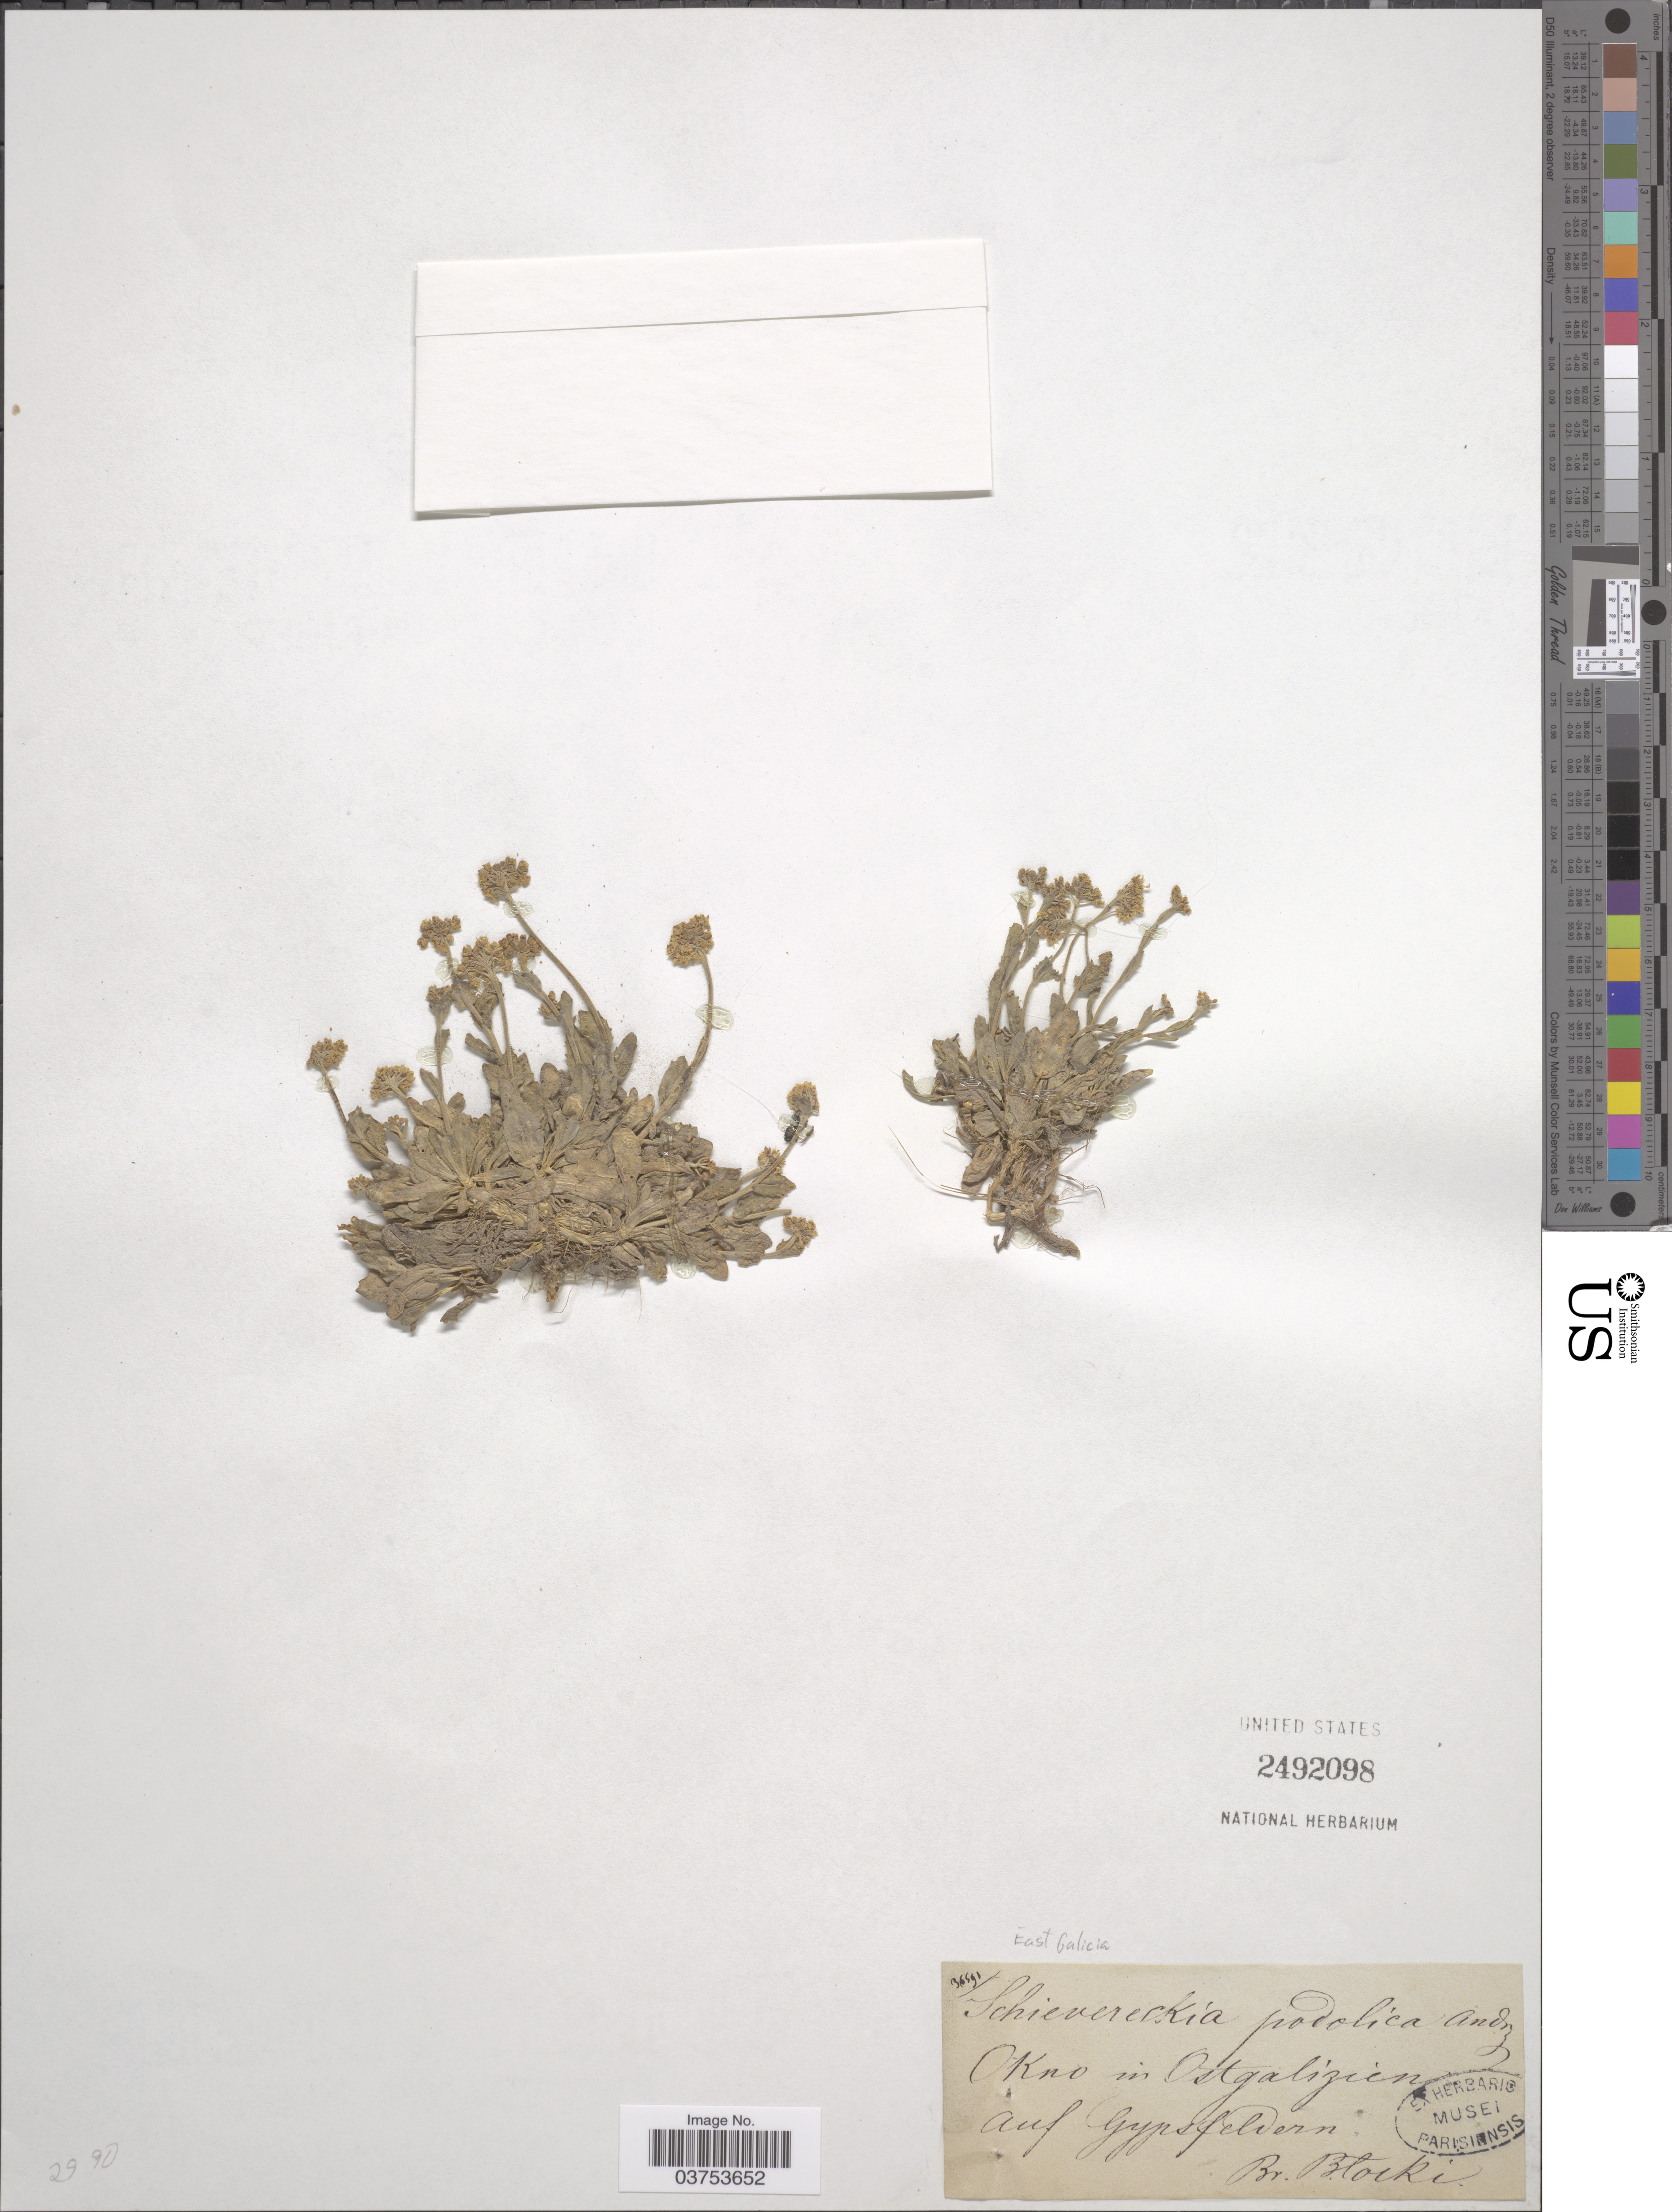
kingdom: Plantae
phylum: Tracheophyta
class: Magnoliopsida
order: Brassicales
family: Brassicaceae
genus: Schivereckia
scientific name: Schivereckia podolica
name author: (Besser) Andrz. ex DC.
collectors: B. Blocki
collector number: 36591*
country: Ukraine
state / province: Ternopil'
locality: East Galicia. Okno in Ostgalizien auf Gypsfeldern.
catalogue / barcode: US 2492098